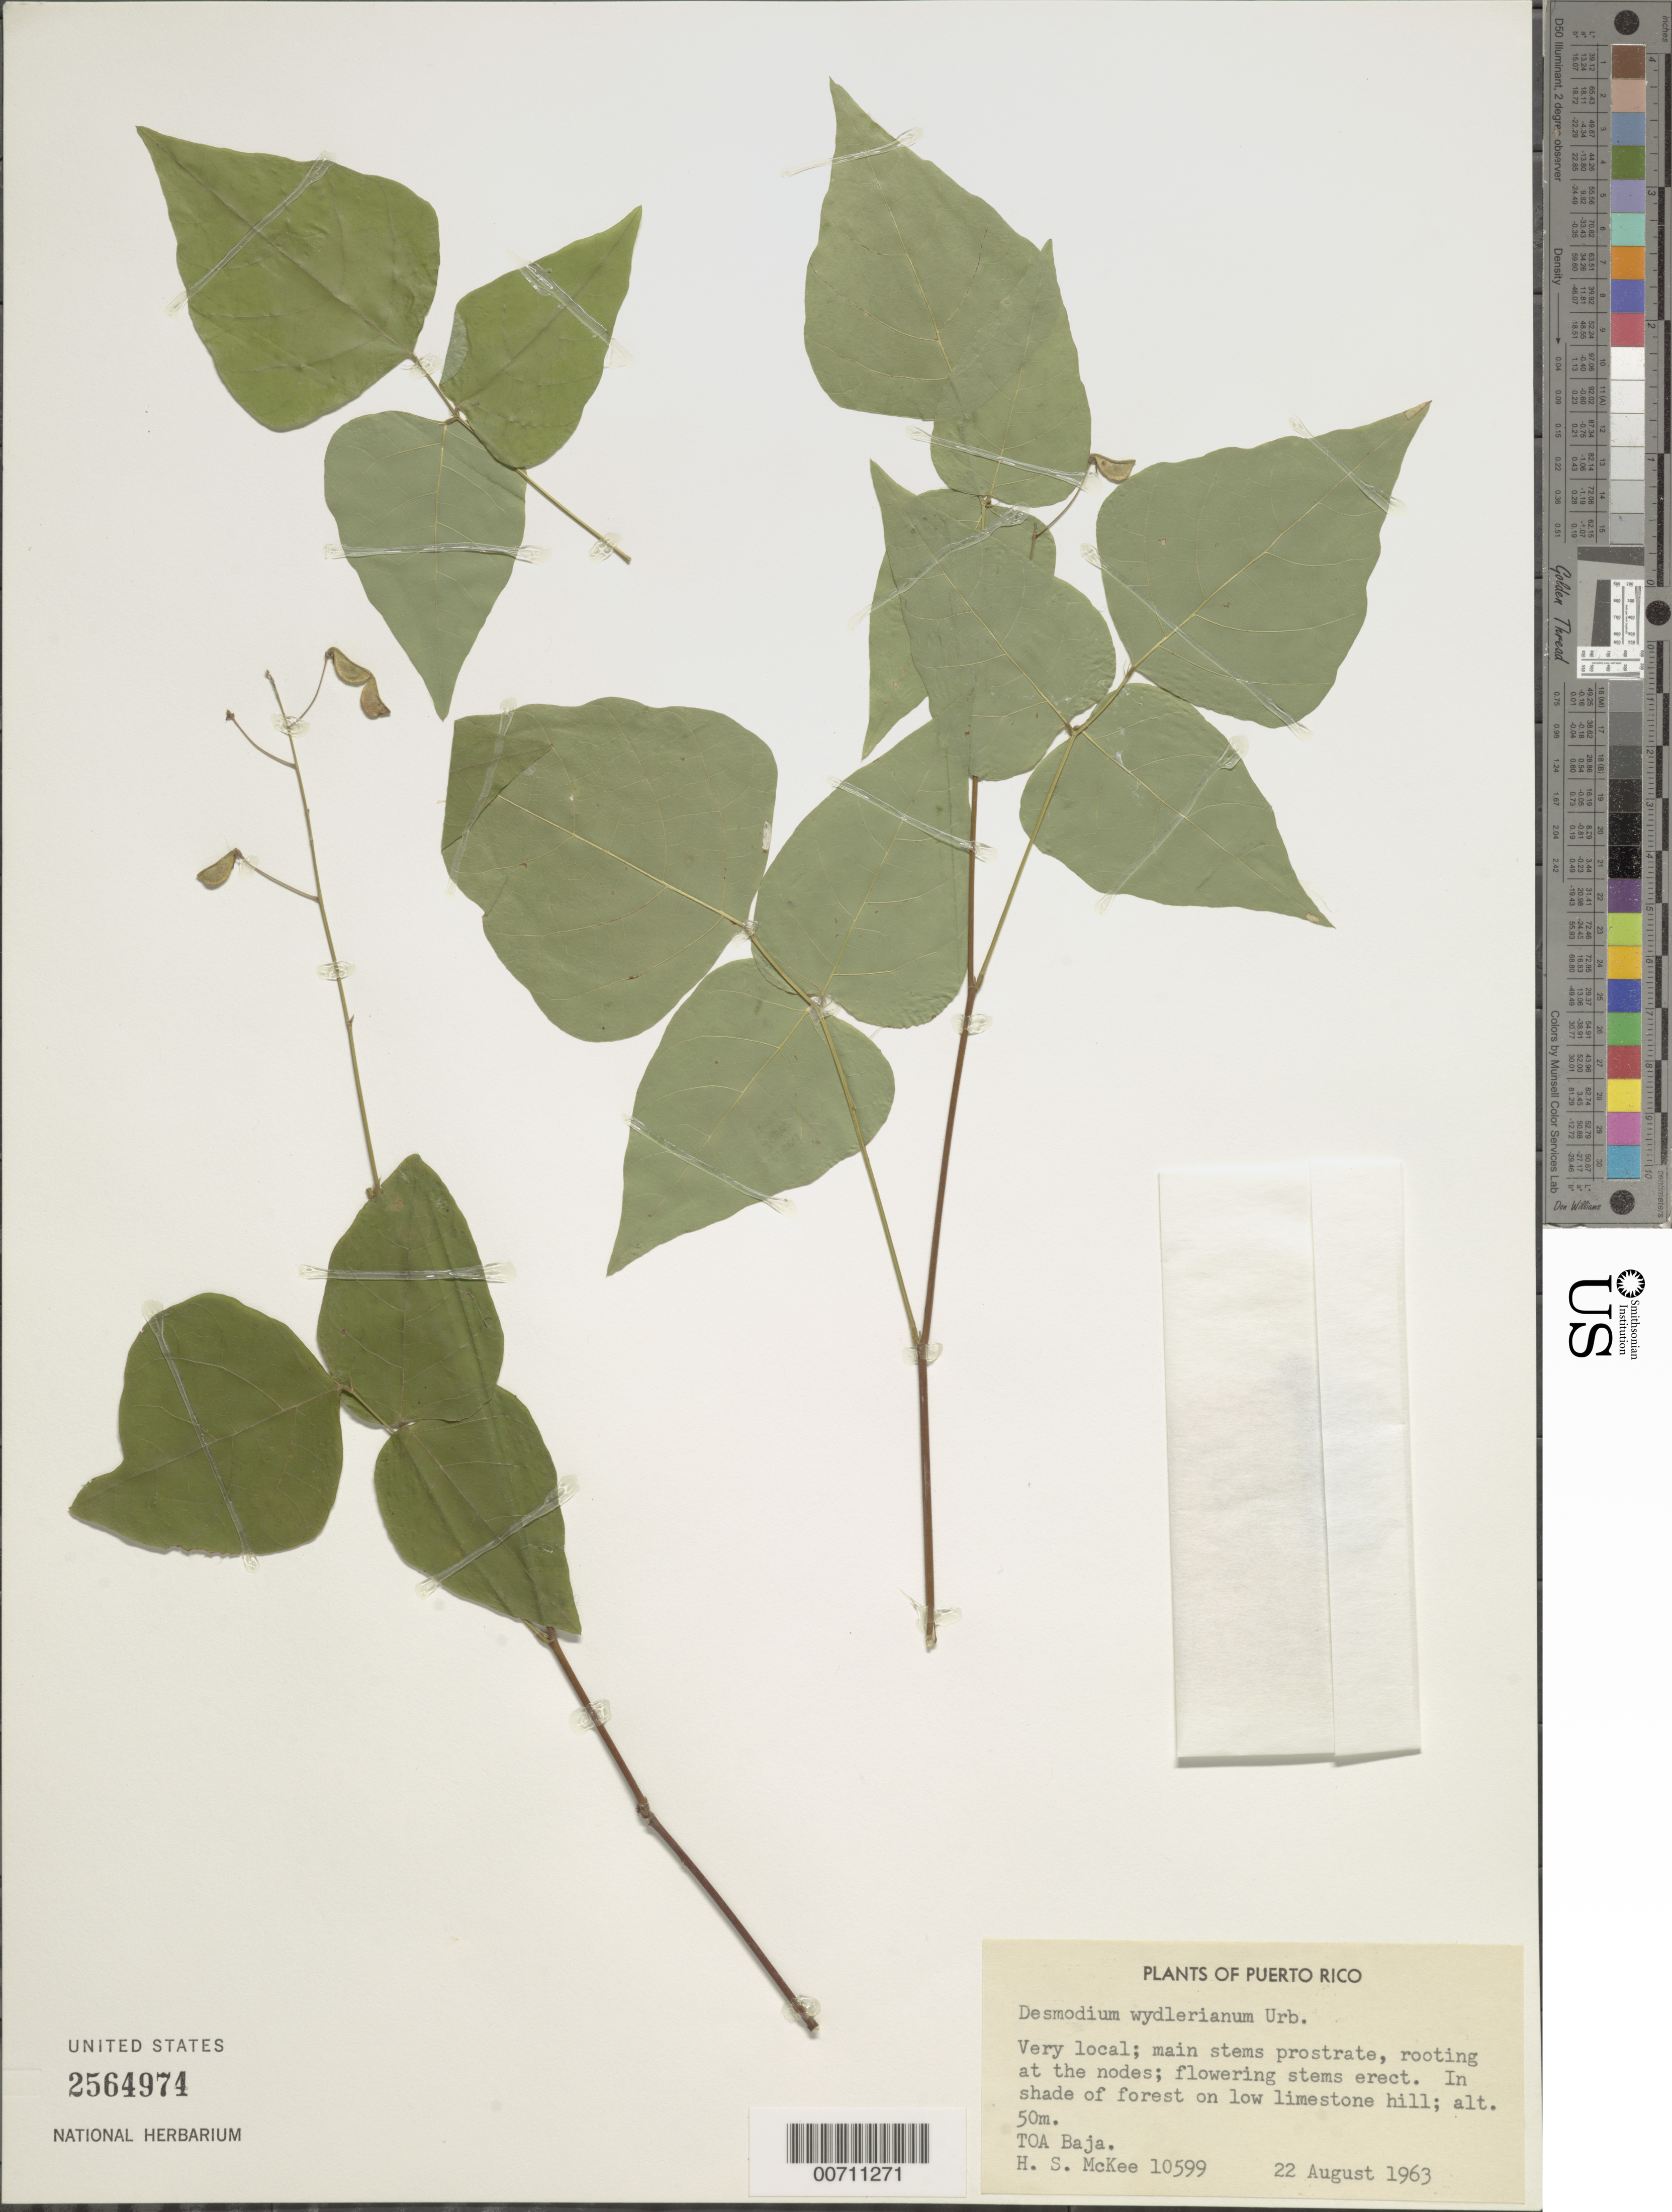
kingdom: Plantae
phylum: Tracheophyta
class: Magnoliopsida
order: Fabales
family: Fabaceae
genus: Desmodium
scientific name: Desmodium wydlerianum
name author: Urb.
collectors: H. S. MacKee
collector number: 10599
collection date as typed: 22 Aug 1963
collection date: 1963-08-22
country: Puerto Rico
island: Greater Antilles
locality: Toa Baja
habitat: In shade forest on low limestone hill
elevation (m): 50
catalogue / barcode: US 2564974